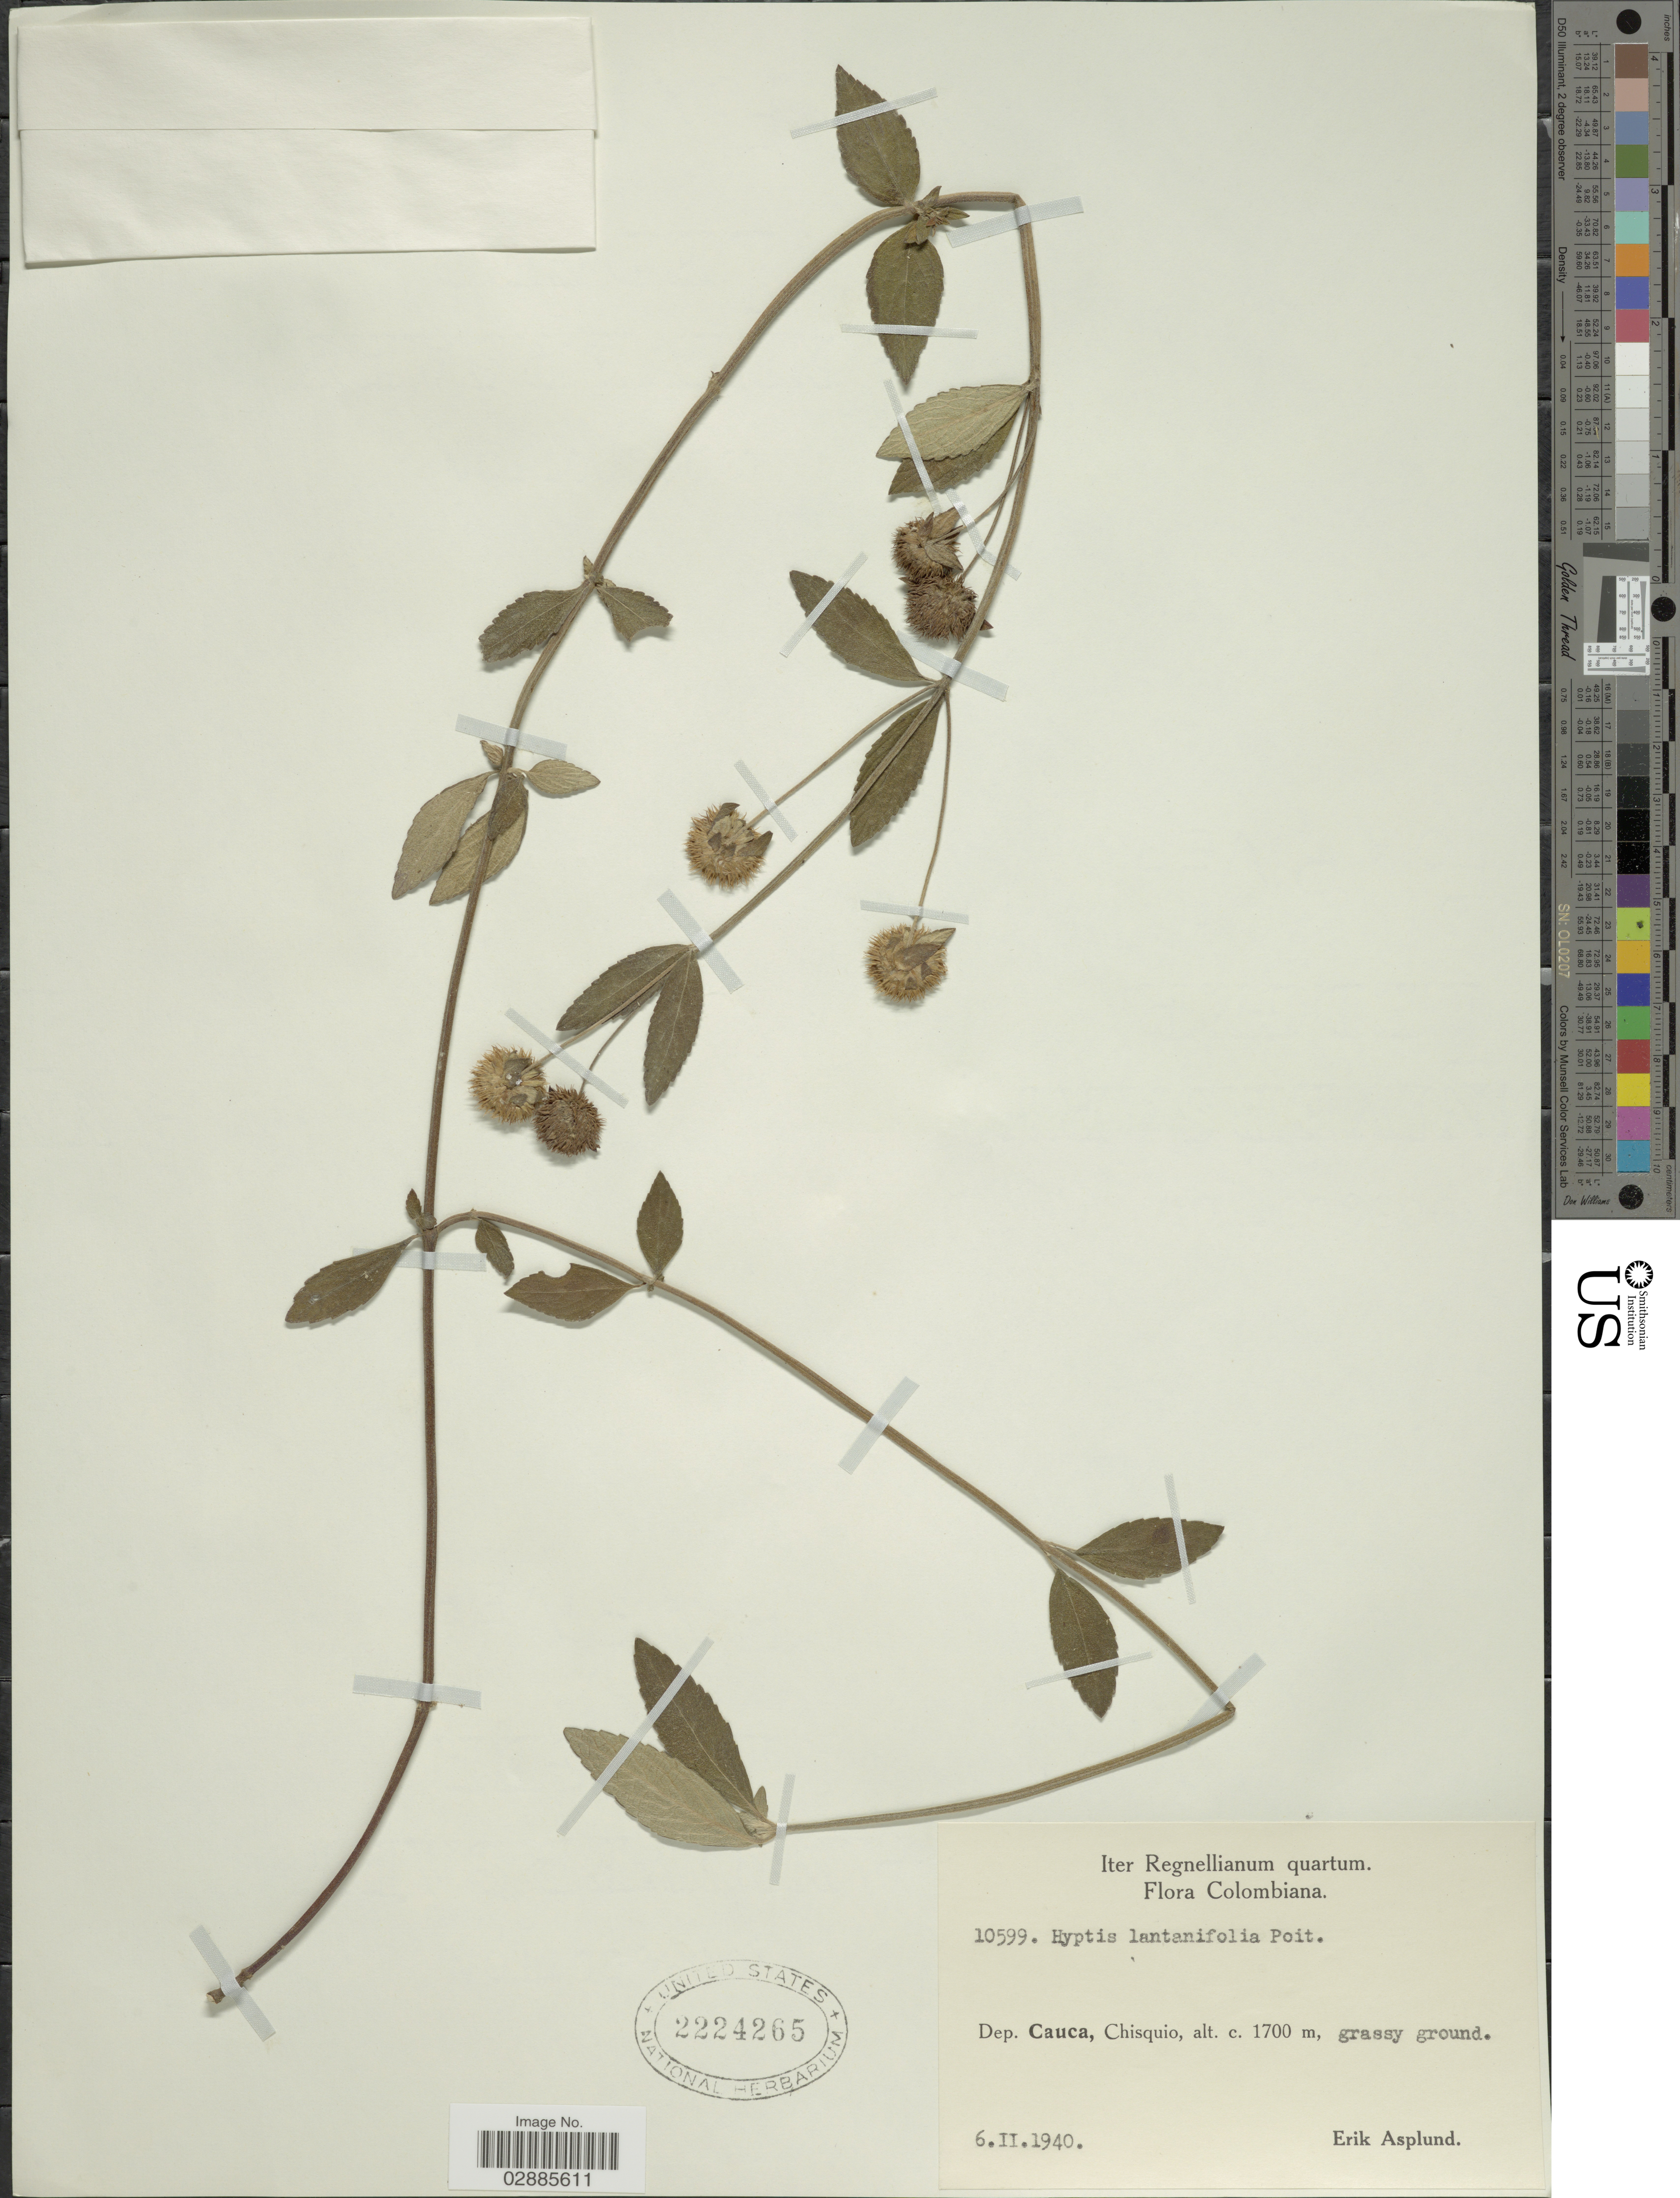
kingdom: Plantae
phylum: Tracheophyta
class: Magnoliopsida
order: Lamiales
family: Lamiaceae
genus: Hyptis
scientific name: Hyptis lantanifolia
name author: Poit.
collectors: E. Asplund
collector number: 10599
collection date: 1940-02-06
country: Colombia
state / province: Cauca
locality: Dep. Cauca, Chisquio.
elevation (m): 1700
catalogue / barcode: US 2224265